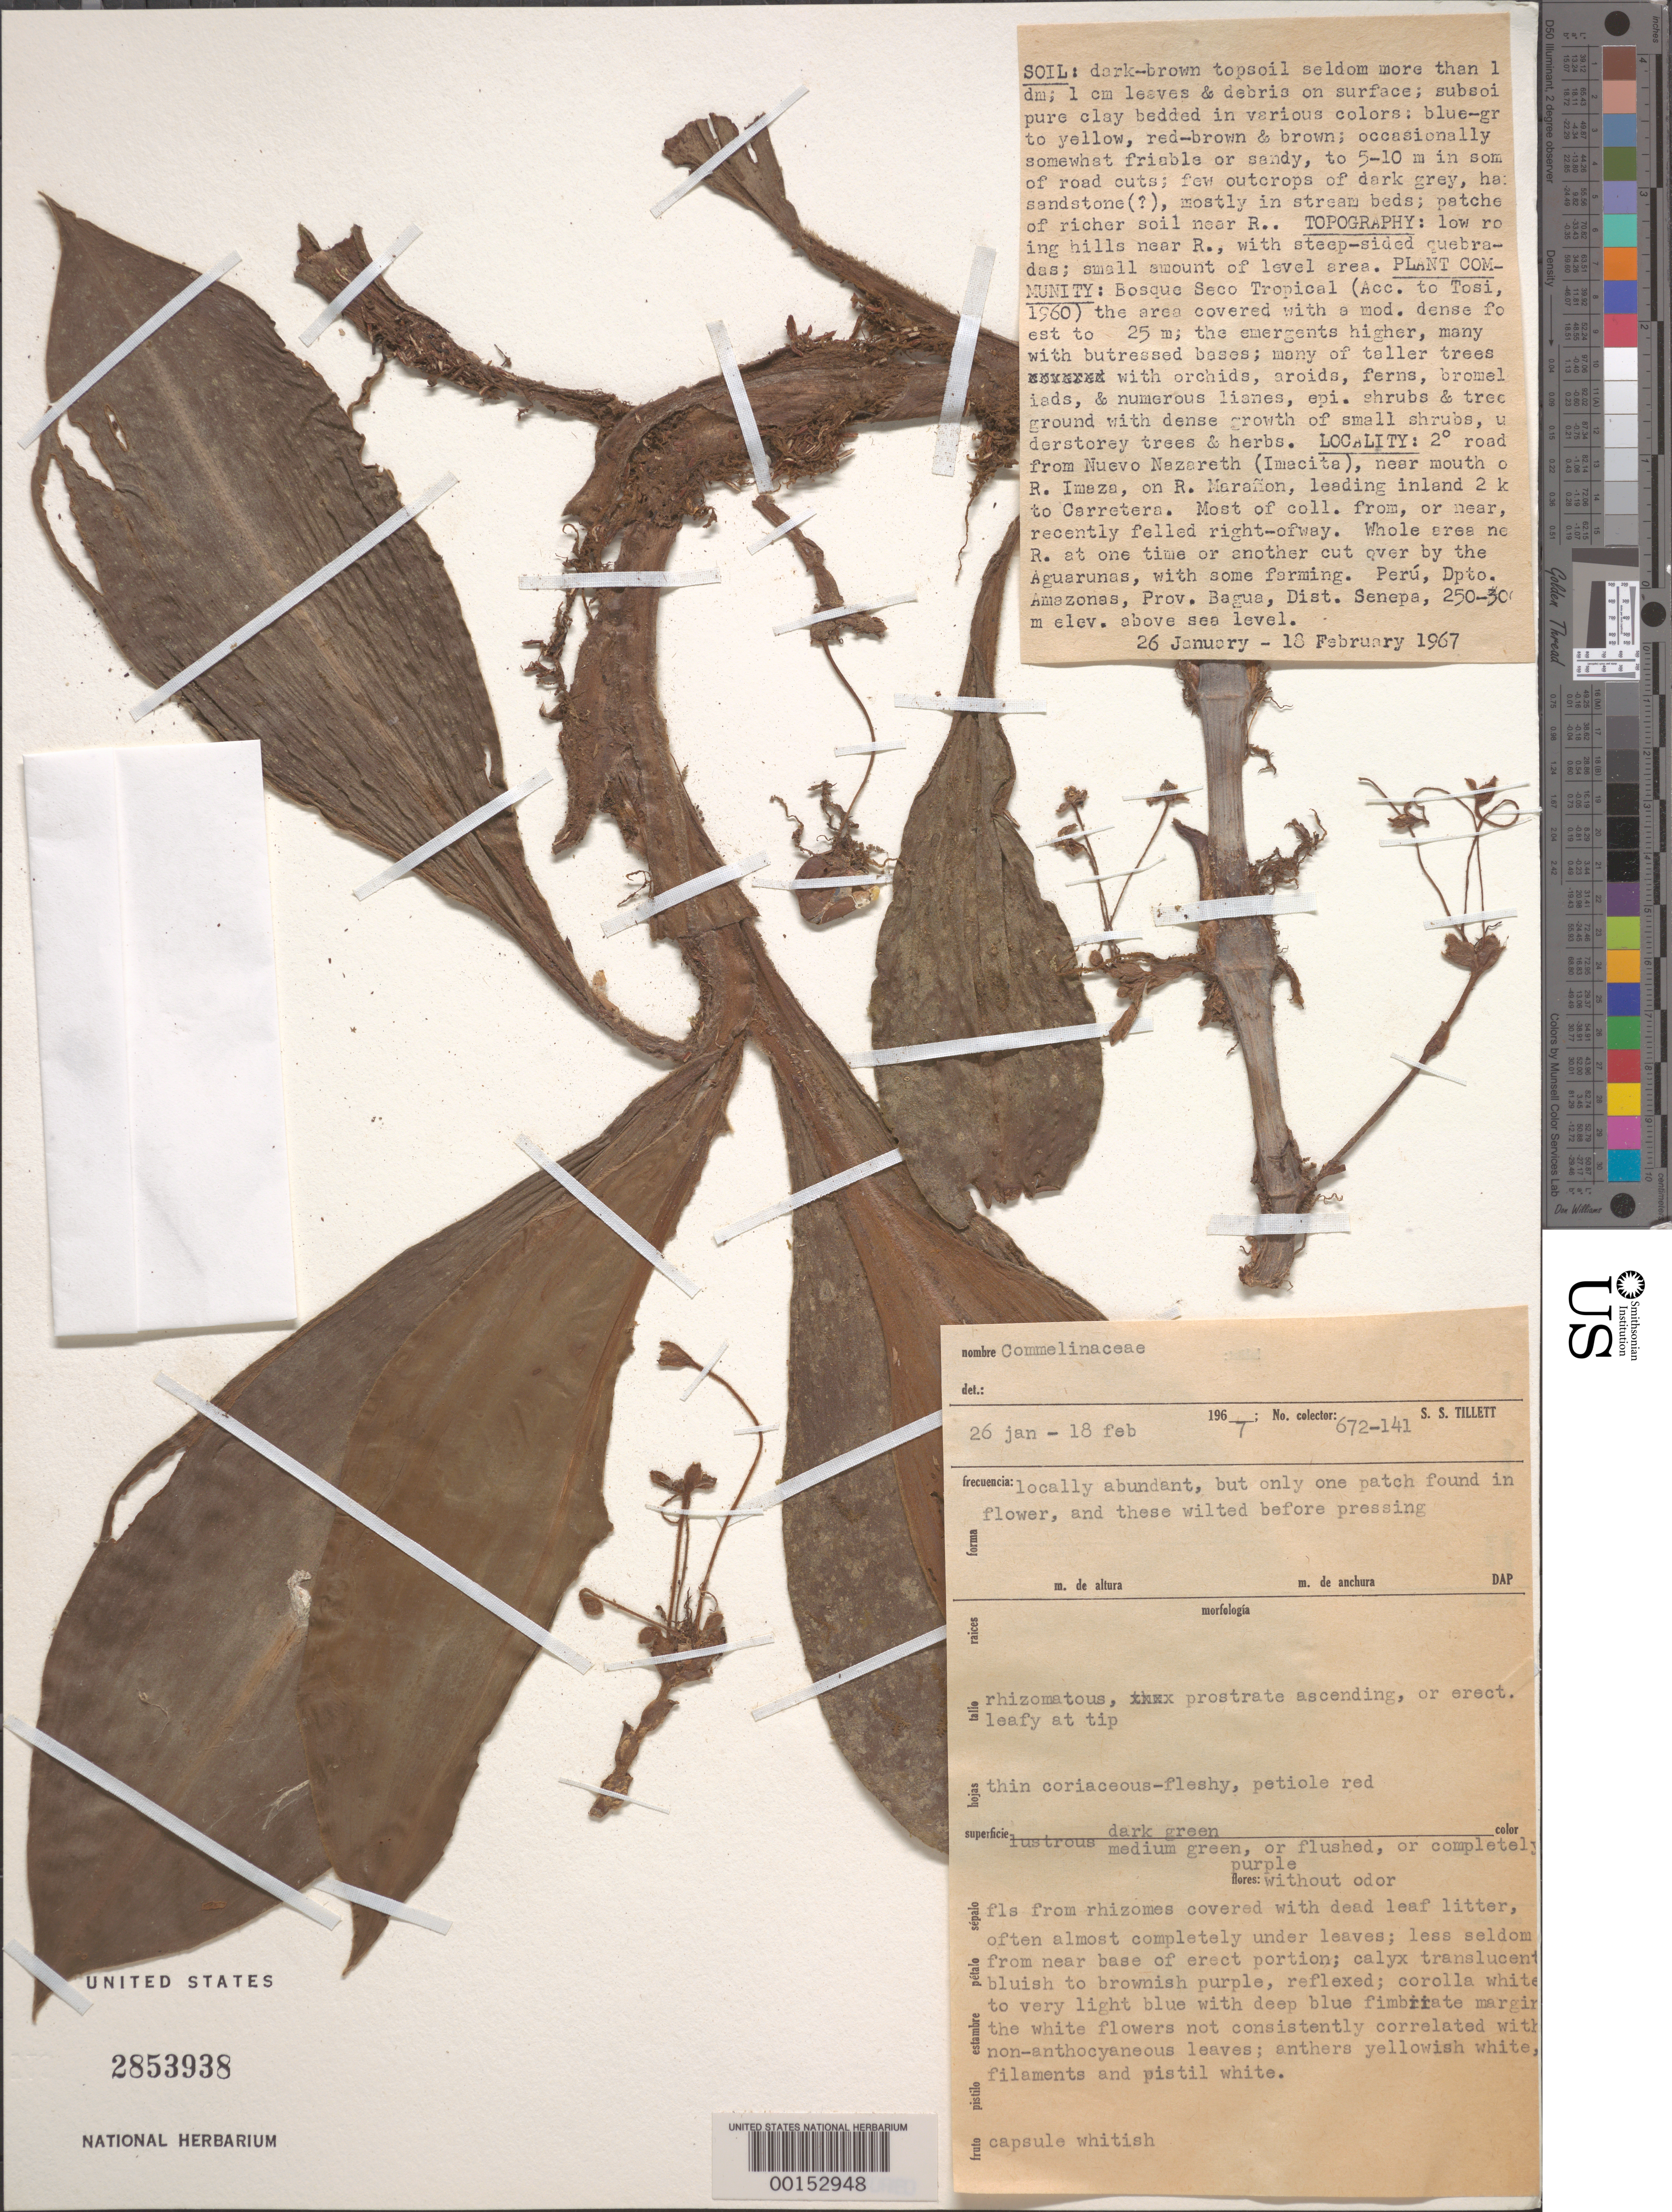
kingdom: Plantae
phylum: Tracheophyta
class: Liliopsida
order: Commelinales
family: Commelinaceae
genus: Geogenanthus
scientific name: Geogenanthus rhizanthus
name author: (Ule) G. Brückn.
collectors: S. S. Tillett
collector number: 672-141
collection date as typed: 26 Jan 1967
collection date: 1967-01-26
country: Peru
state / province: Amazonas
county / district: Bagua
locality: Senepa, near mouth of Río Imaza on Río Maranon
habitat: Shallow brown topsoil, low rolling hills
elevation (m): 250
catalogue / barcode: US 2853938